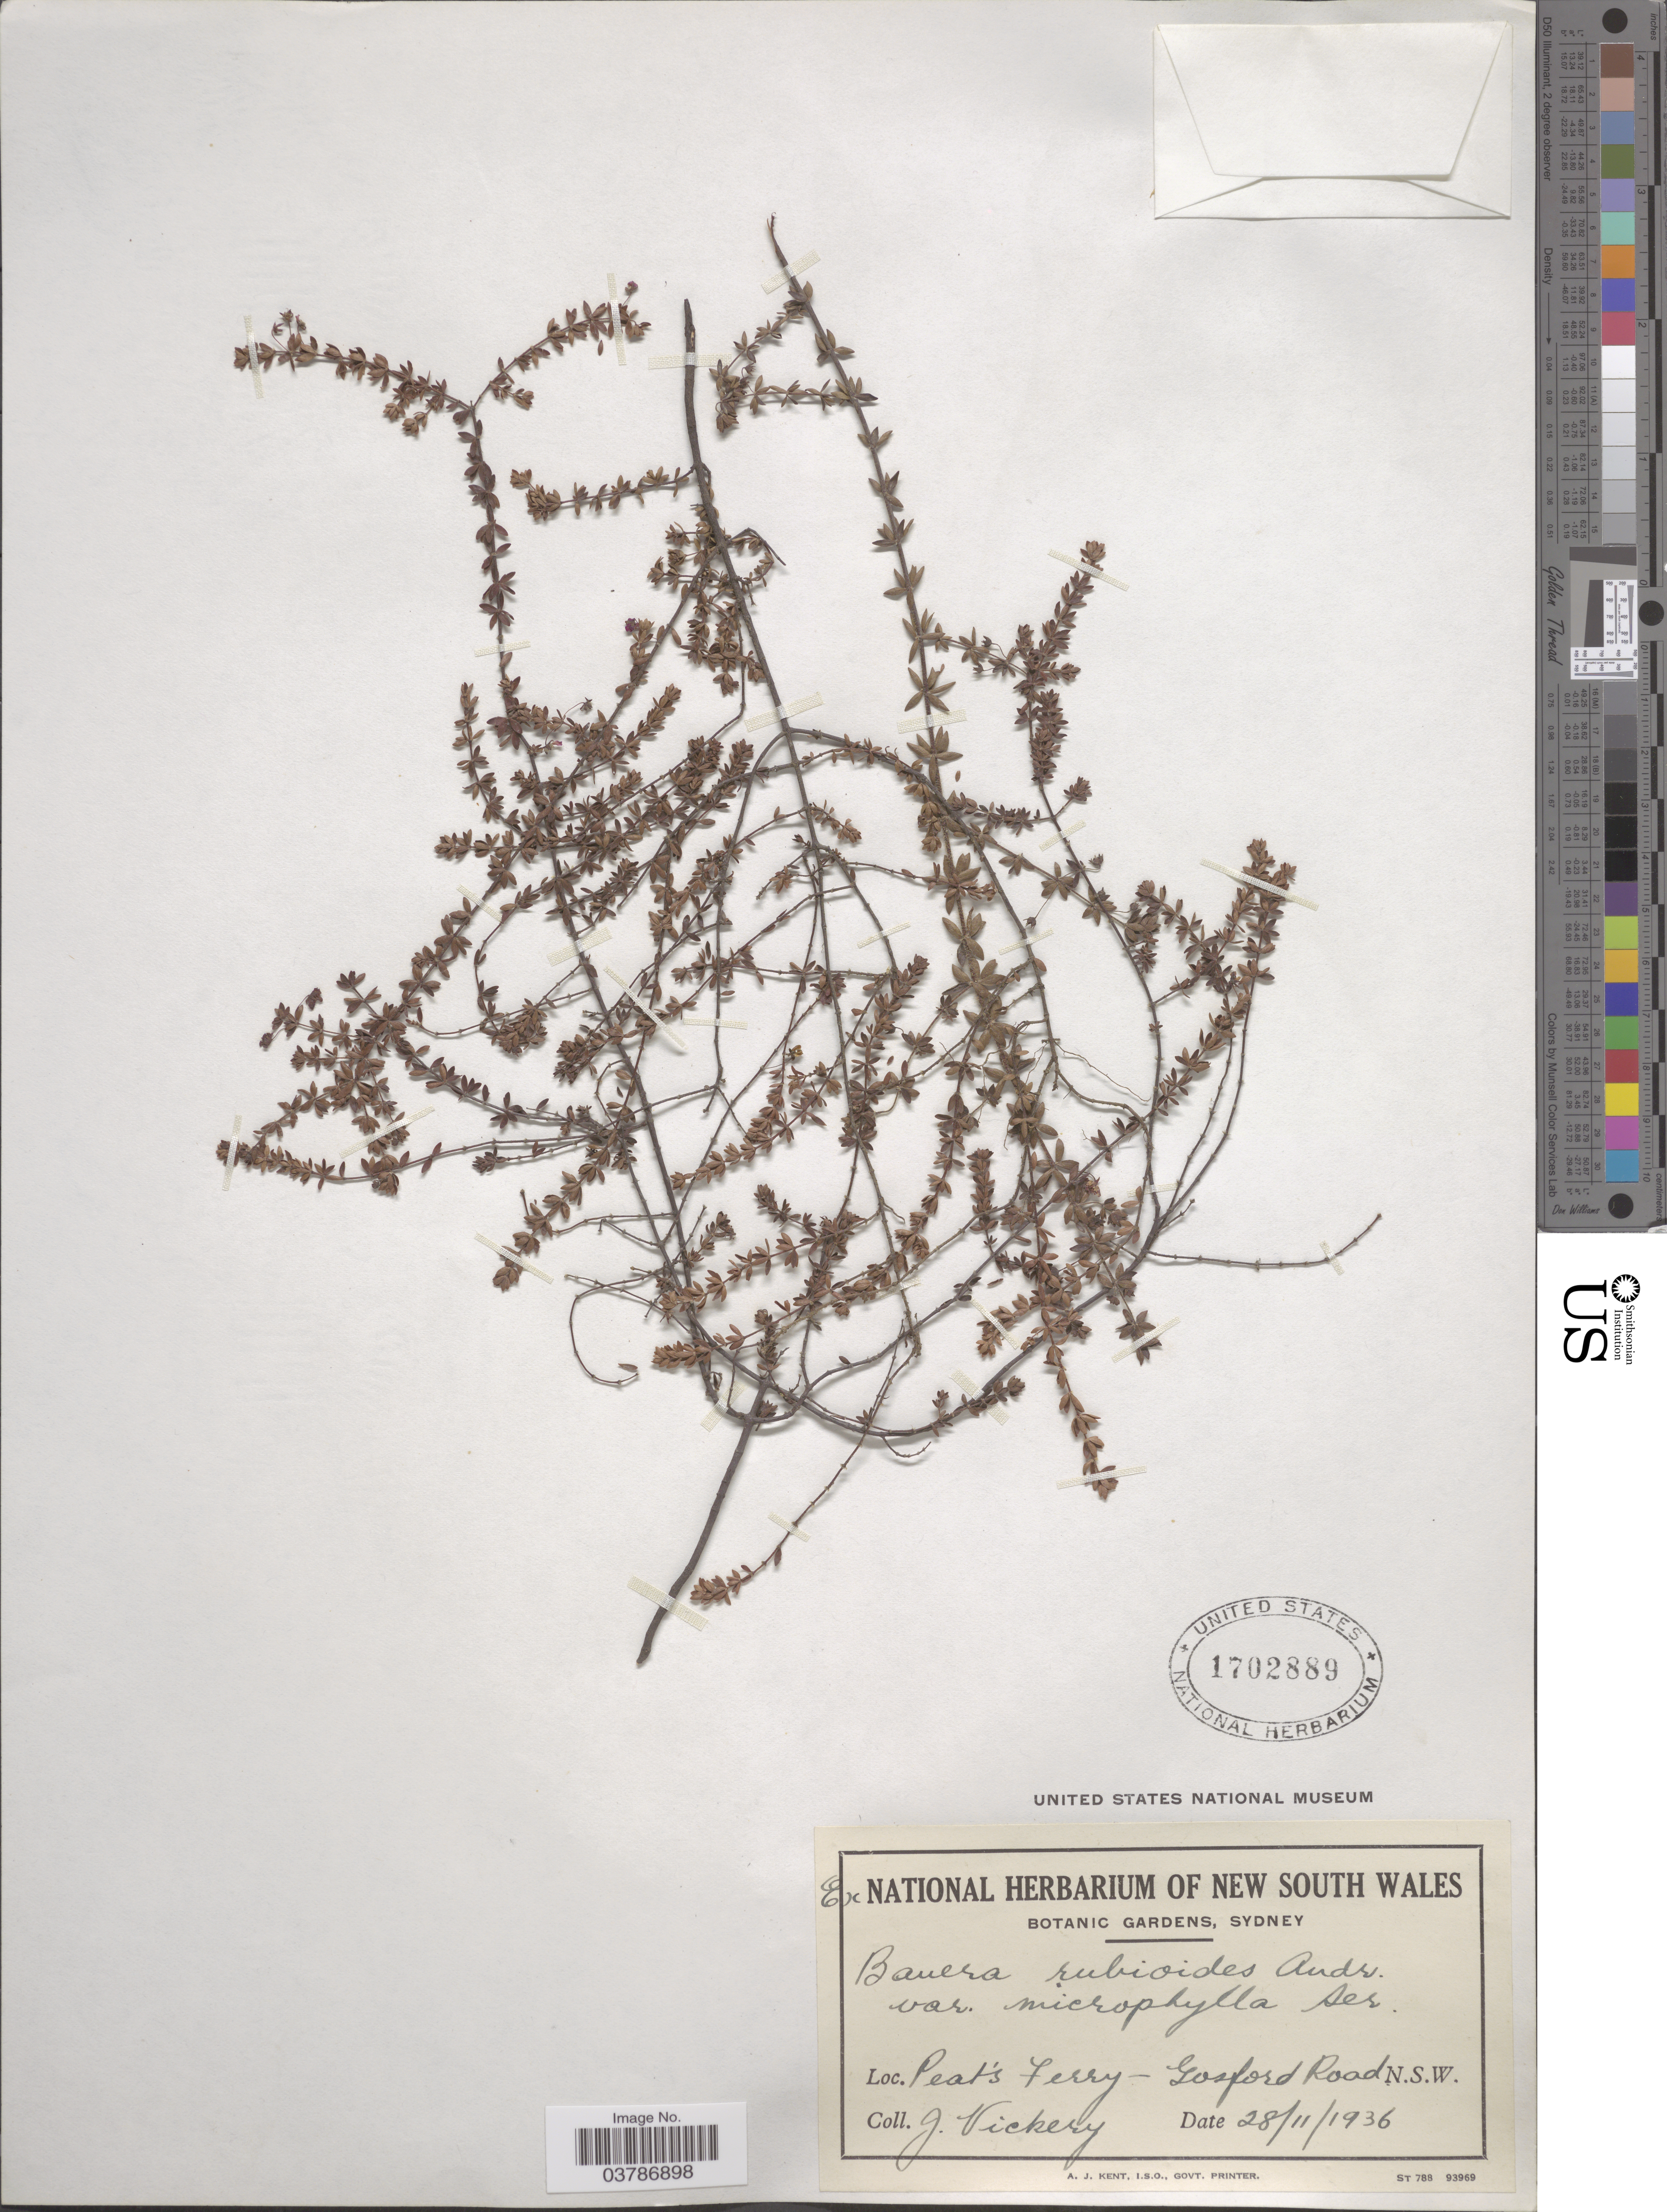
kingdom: Plantae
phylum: Tracheophyta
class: Magnoliopsida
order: Oxalidales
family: Cunoniaceae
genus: Bauera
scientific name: Bauera rubioides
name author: Andrews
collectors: J. Vickery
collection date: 1936-11-28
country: Australia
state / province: New South Wales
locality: Peat's Ferry - Gosford Road.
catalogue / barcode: US 1702889